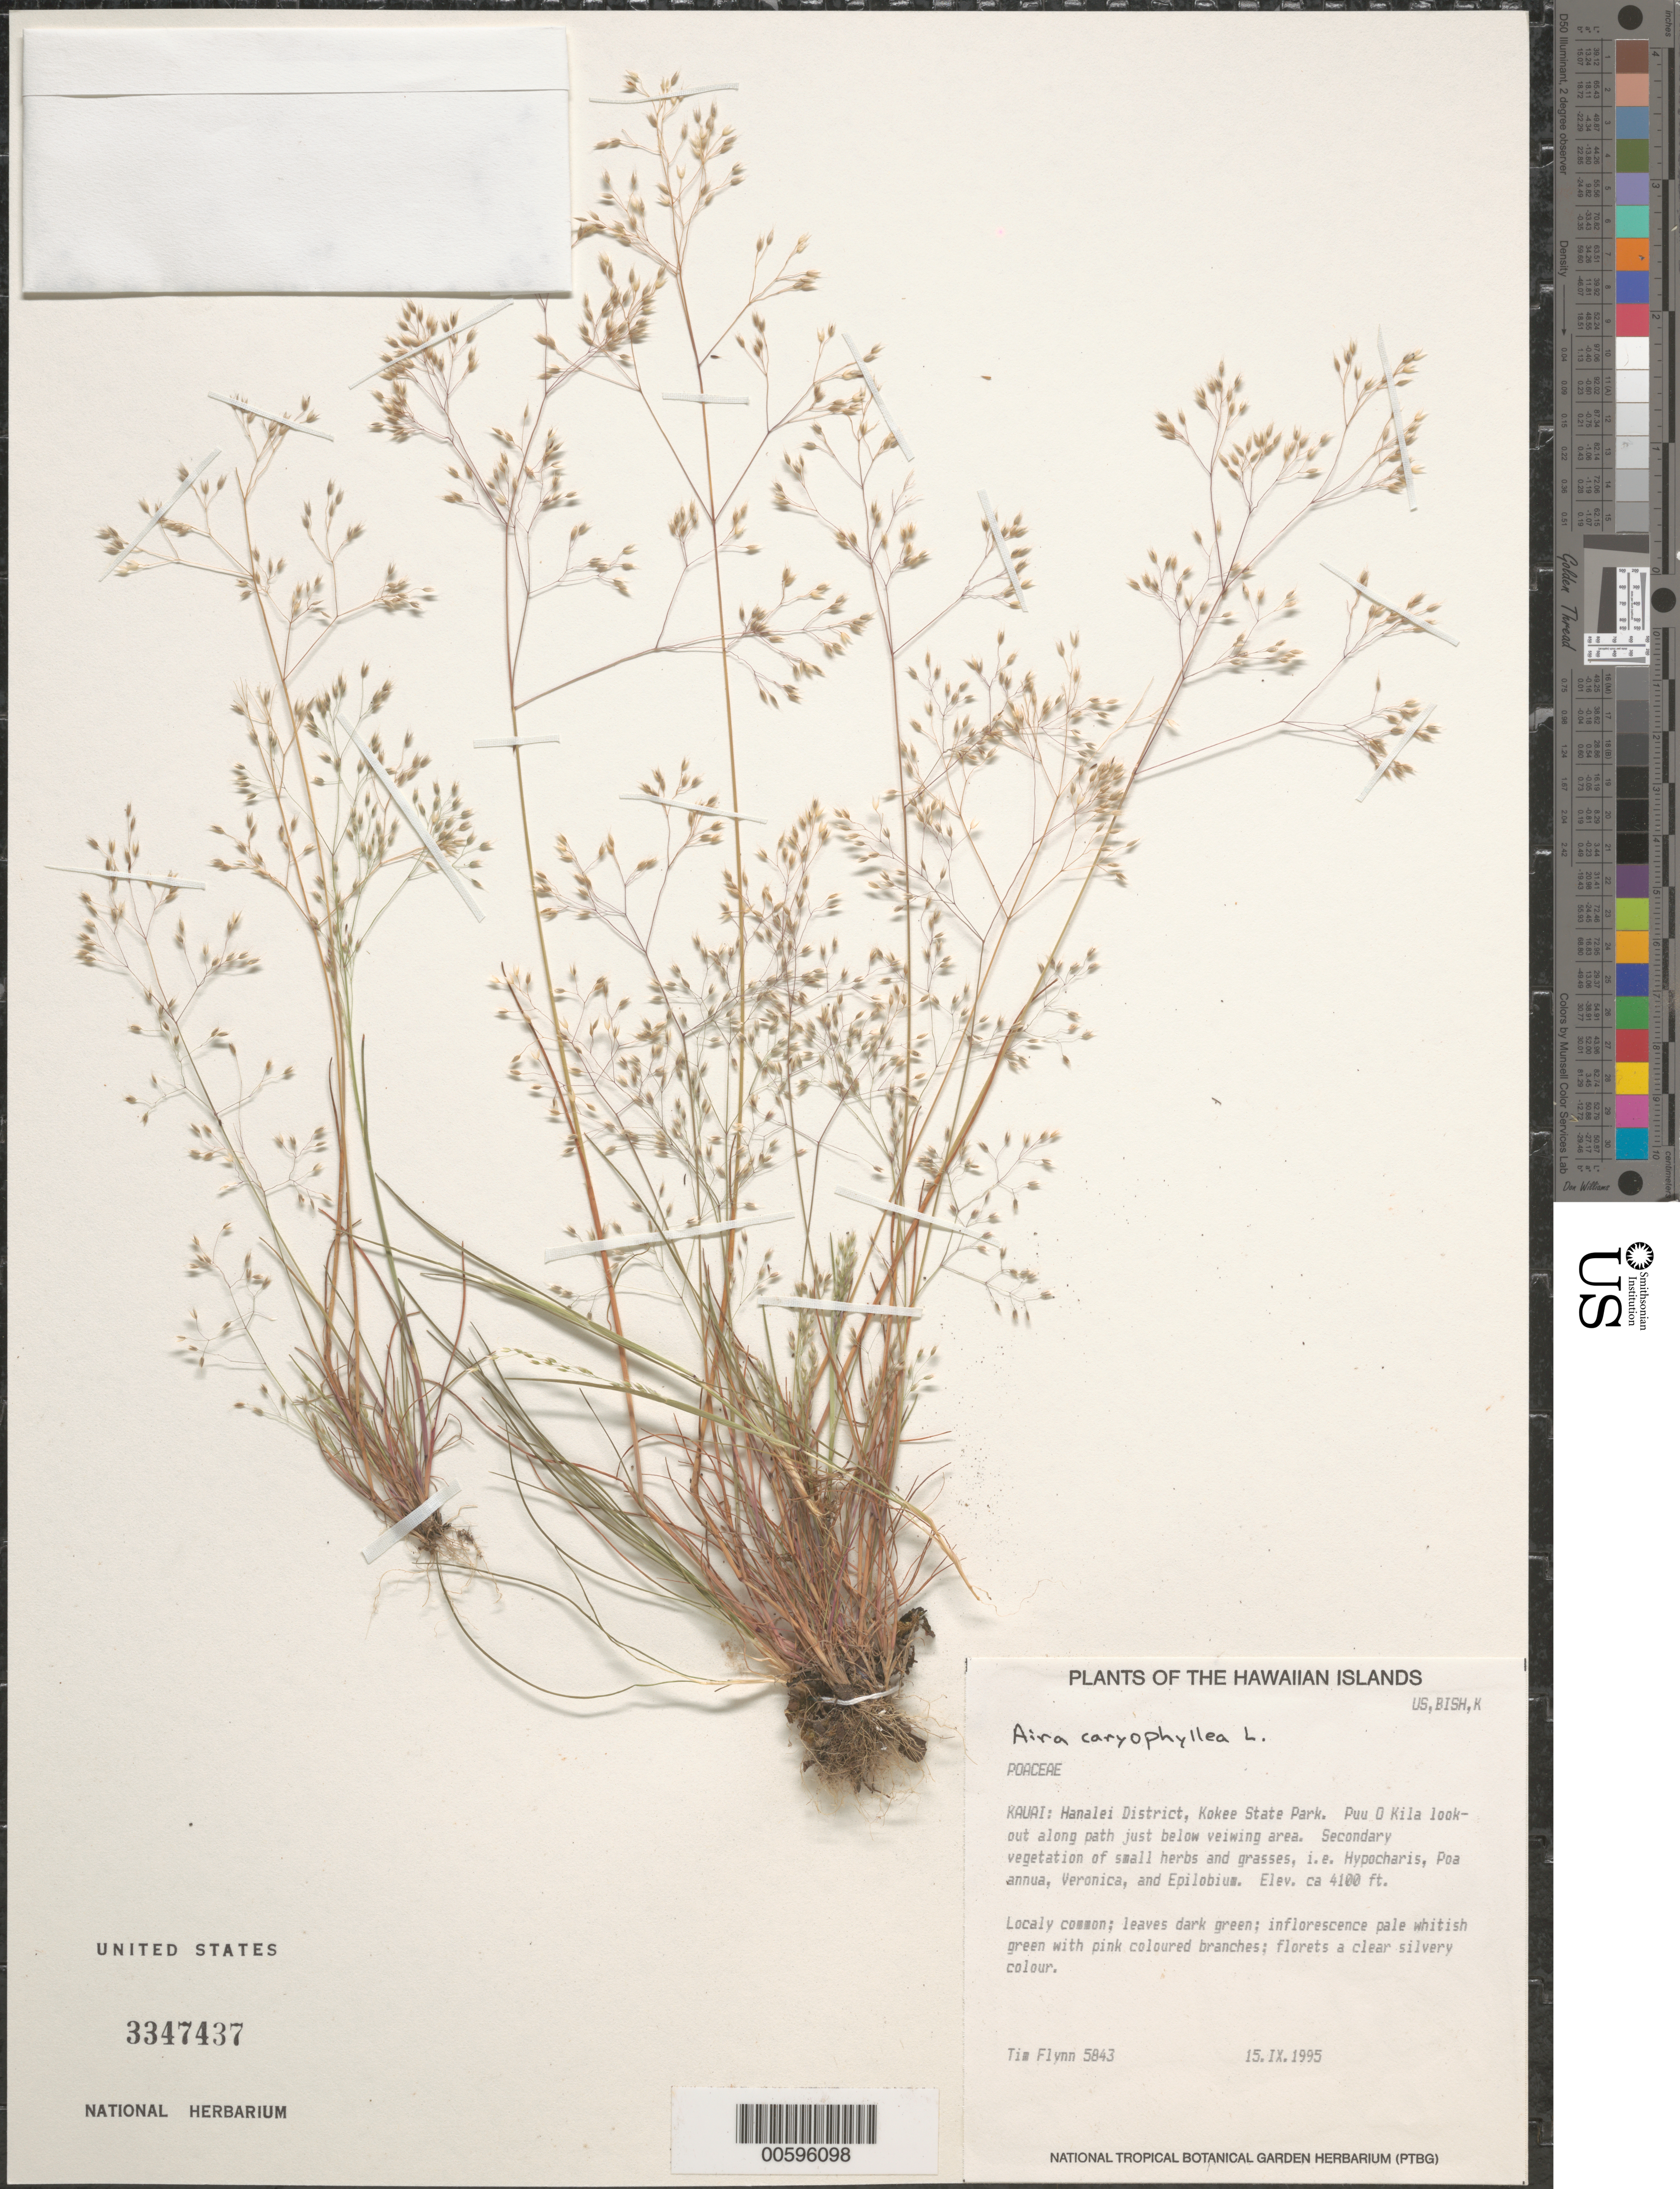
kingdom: Plantae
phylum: Tracheophyta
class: Liliopsida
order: Poales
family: Poaceae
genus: Aira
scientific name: Aira caryophyllea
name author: L.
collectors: T. W. Flynn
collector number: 5843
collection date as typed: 15 Sep 1995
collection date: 1995-09-15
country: United States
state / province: Hawaii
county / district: Kauai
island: Kaua'i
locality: Hanalei Dist, Kokee State Park. Puu O Kila lookout along path just below viewing area.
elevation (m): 1250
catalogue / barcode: US 3347437